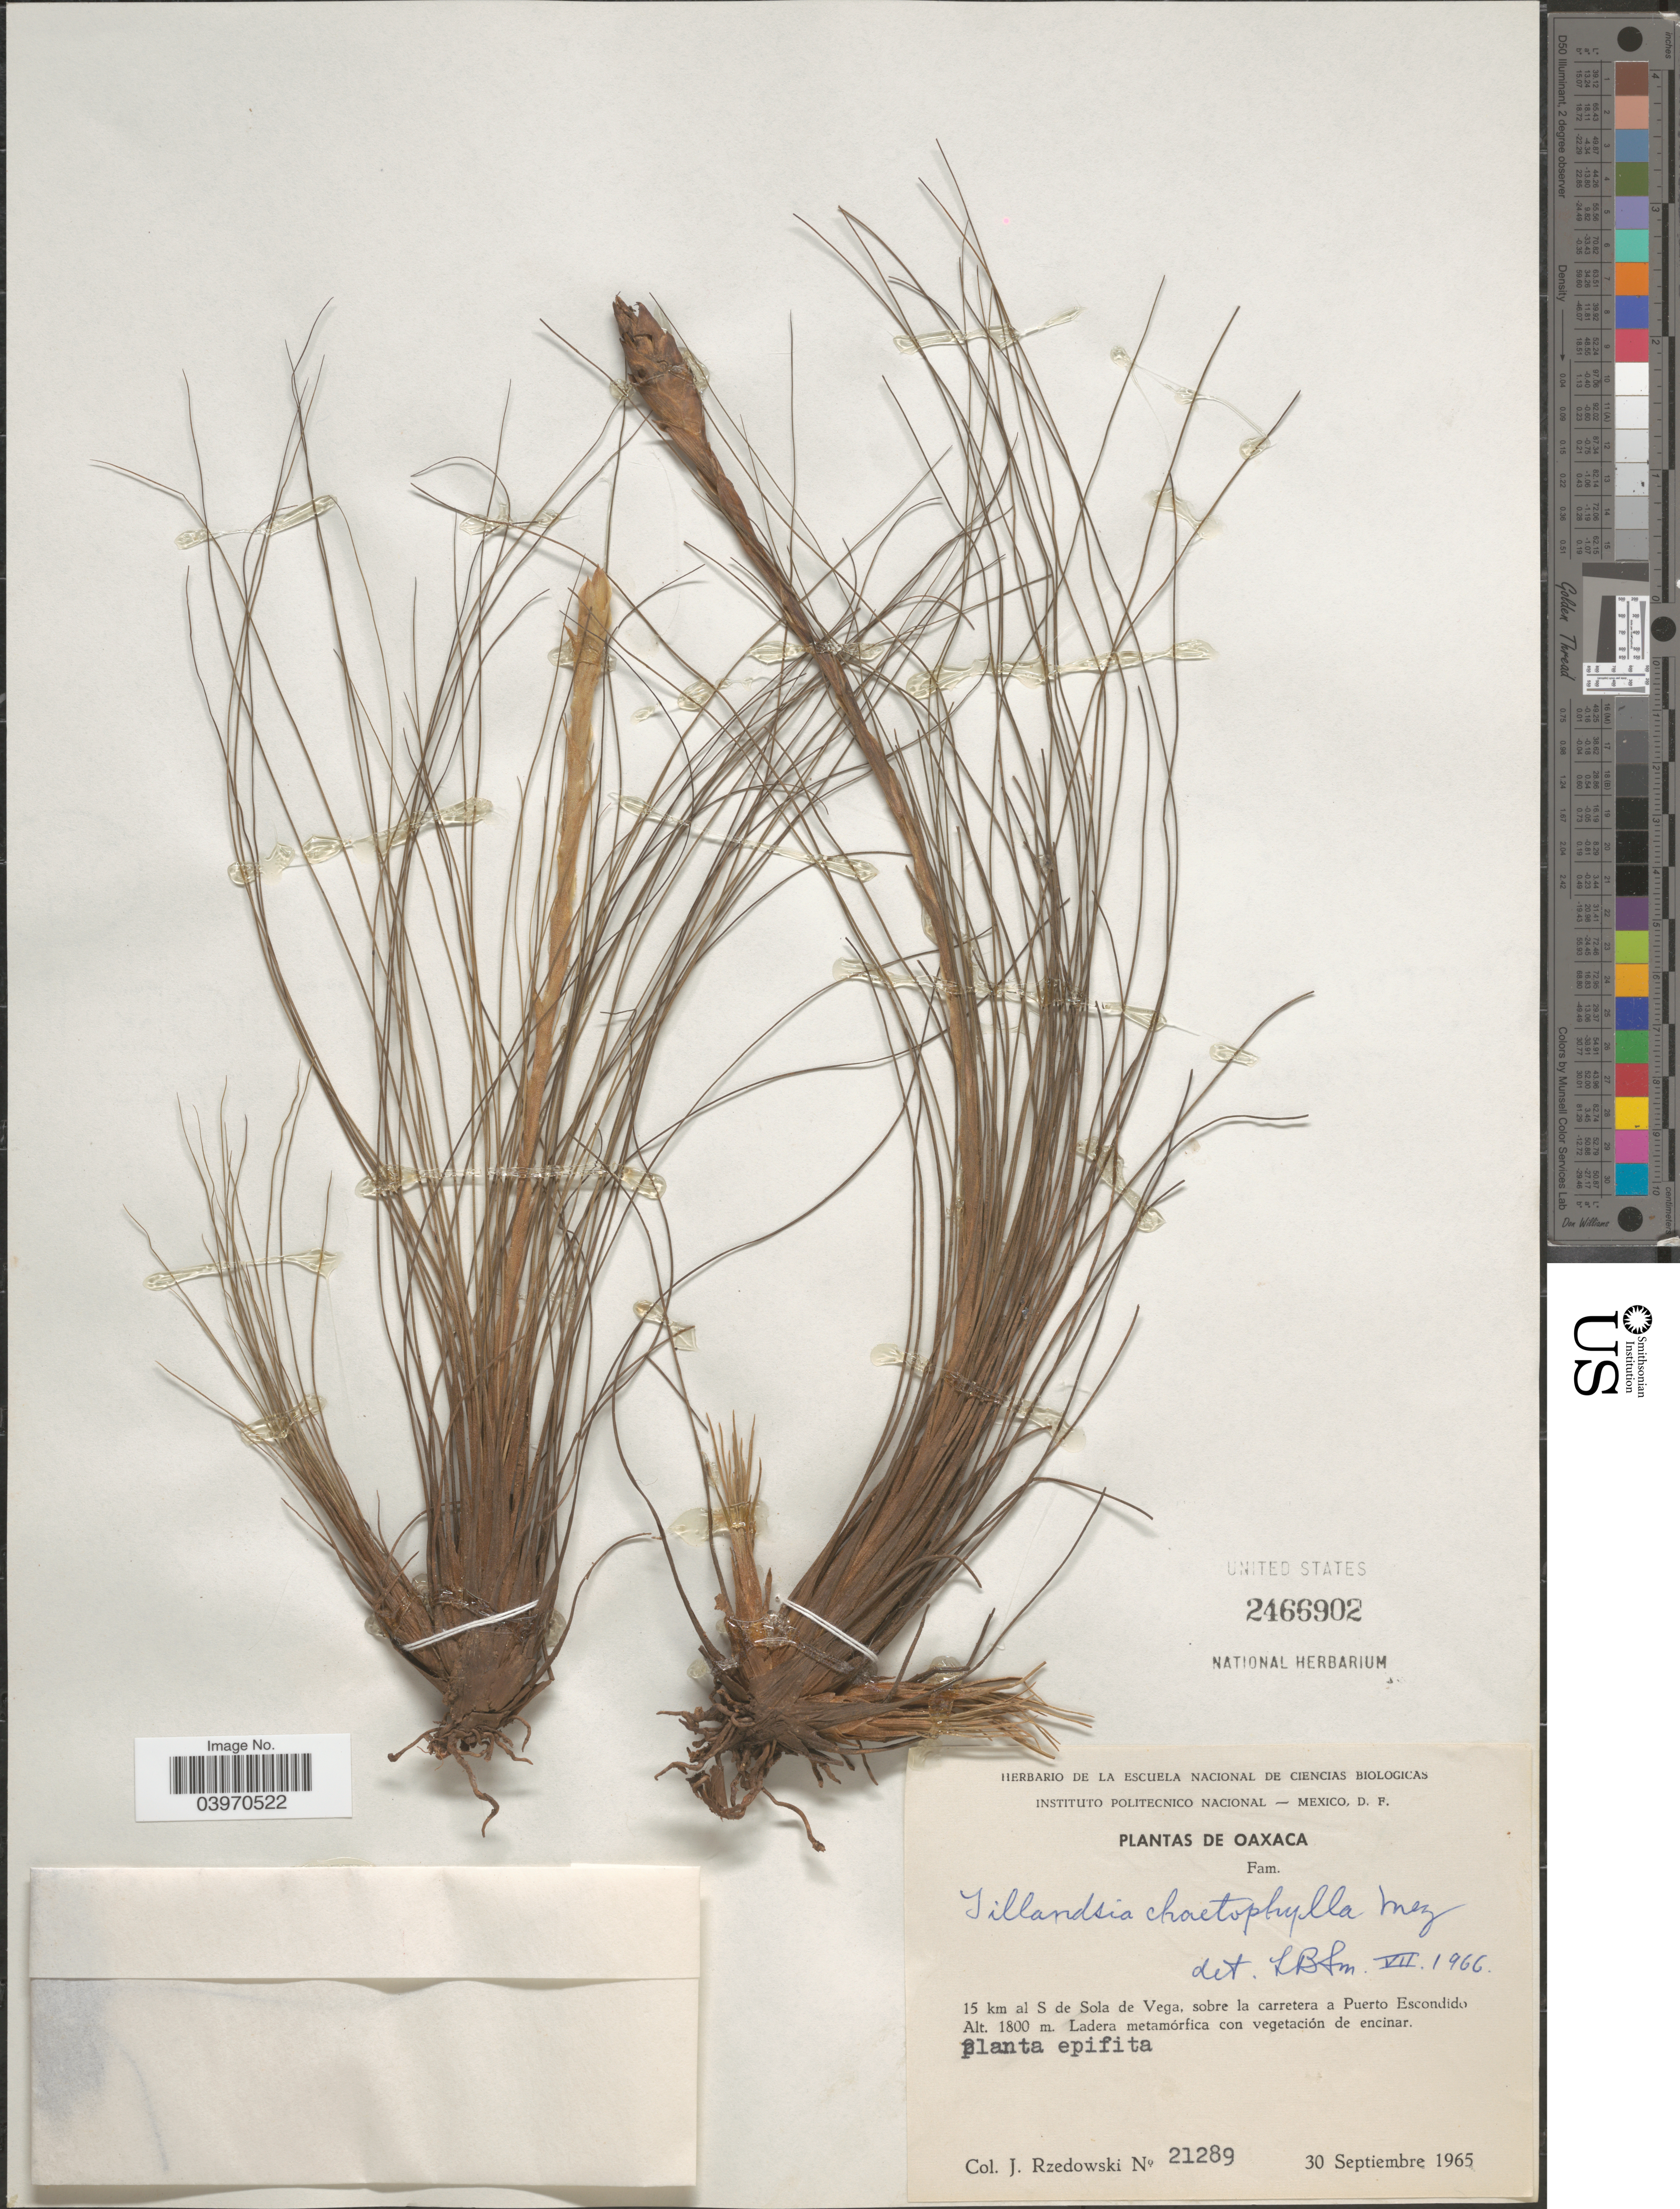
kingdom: Plantae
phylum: Tracheophyta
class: Liliopsida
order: Poales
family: Bromeliaceae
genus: Tillandsia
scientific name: Tillandsia chaetophylla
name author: Mez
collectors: J. Rzedowski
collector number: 21289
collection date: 1965-09-30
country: Mexico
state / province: Oaxaca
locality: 15 km al S de Sola de Vega, sobre la carretera a Puerto Escondido.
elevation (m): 1800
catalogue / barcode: US 2466902